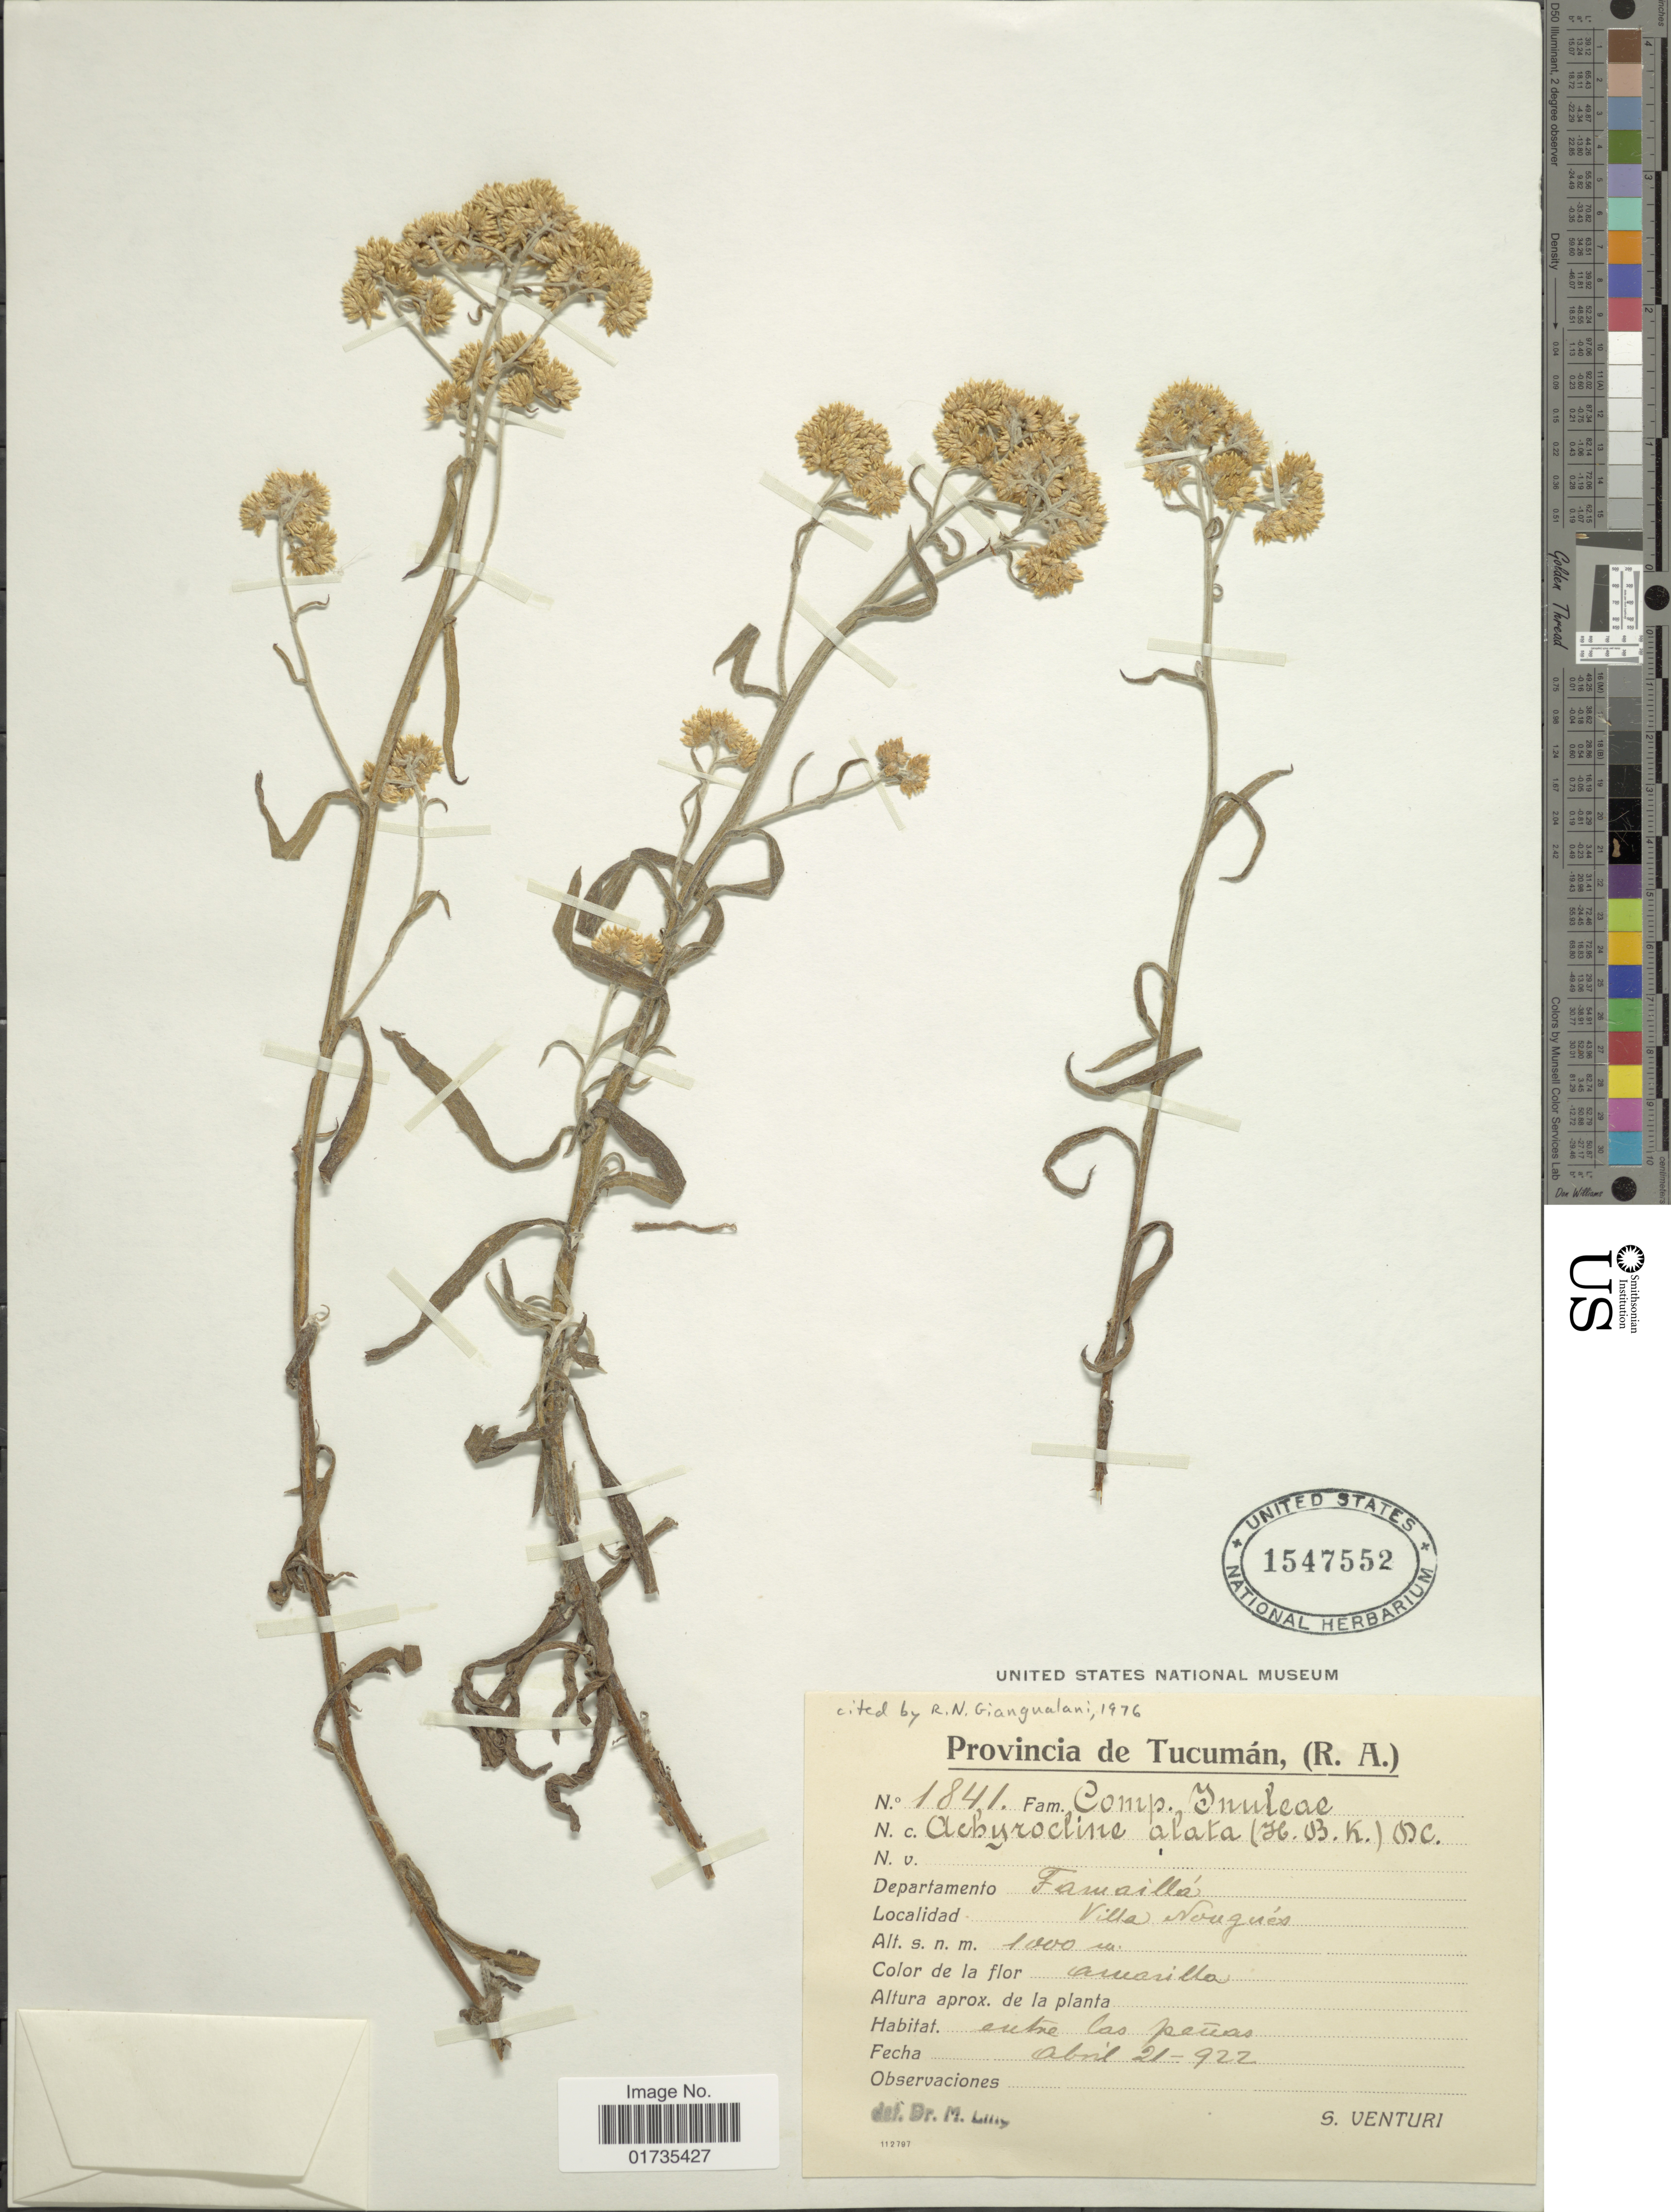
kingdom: Plantae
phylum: Tracheophyta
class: Magnoliopsida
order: Asterales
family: Asteraceae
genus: Achyrocline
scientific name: Achyrocline alata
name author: (Kunth) DC.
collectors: S. Venturi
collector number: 1841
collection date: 1922-04-21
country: Argentina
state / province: Tucuman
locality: Provincia de Tucuman (R. A.). Departamento Famaila. Villa Nougues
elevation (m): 1000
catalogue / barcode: US 1547552